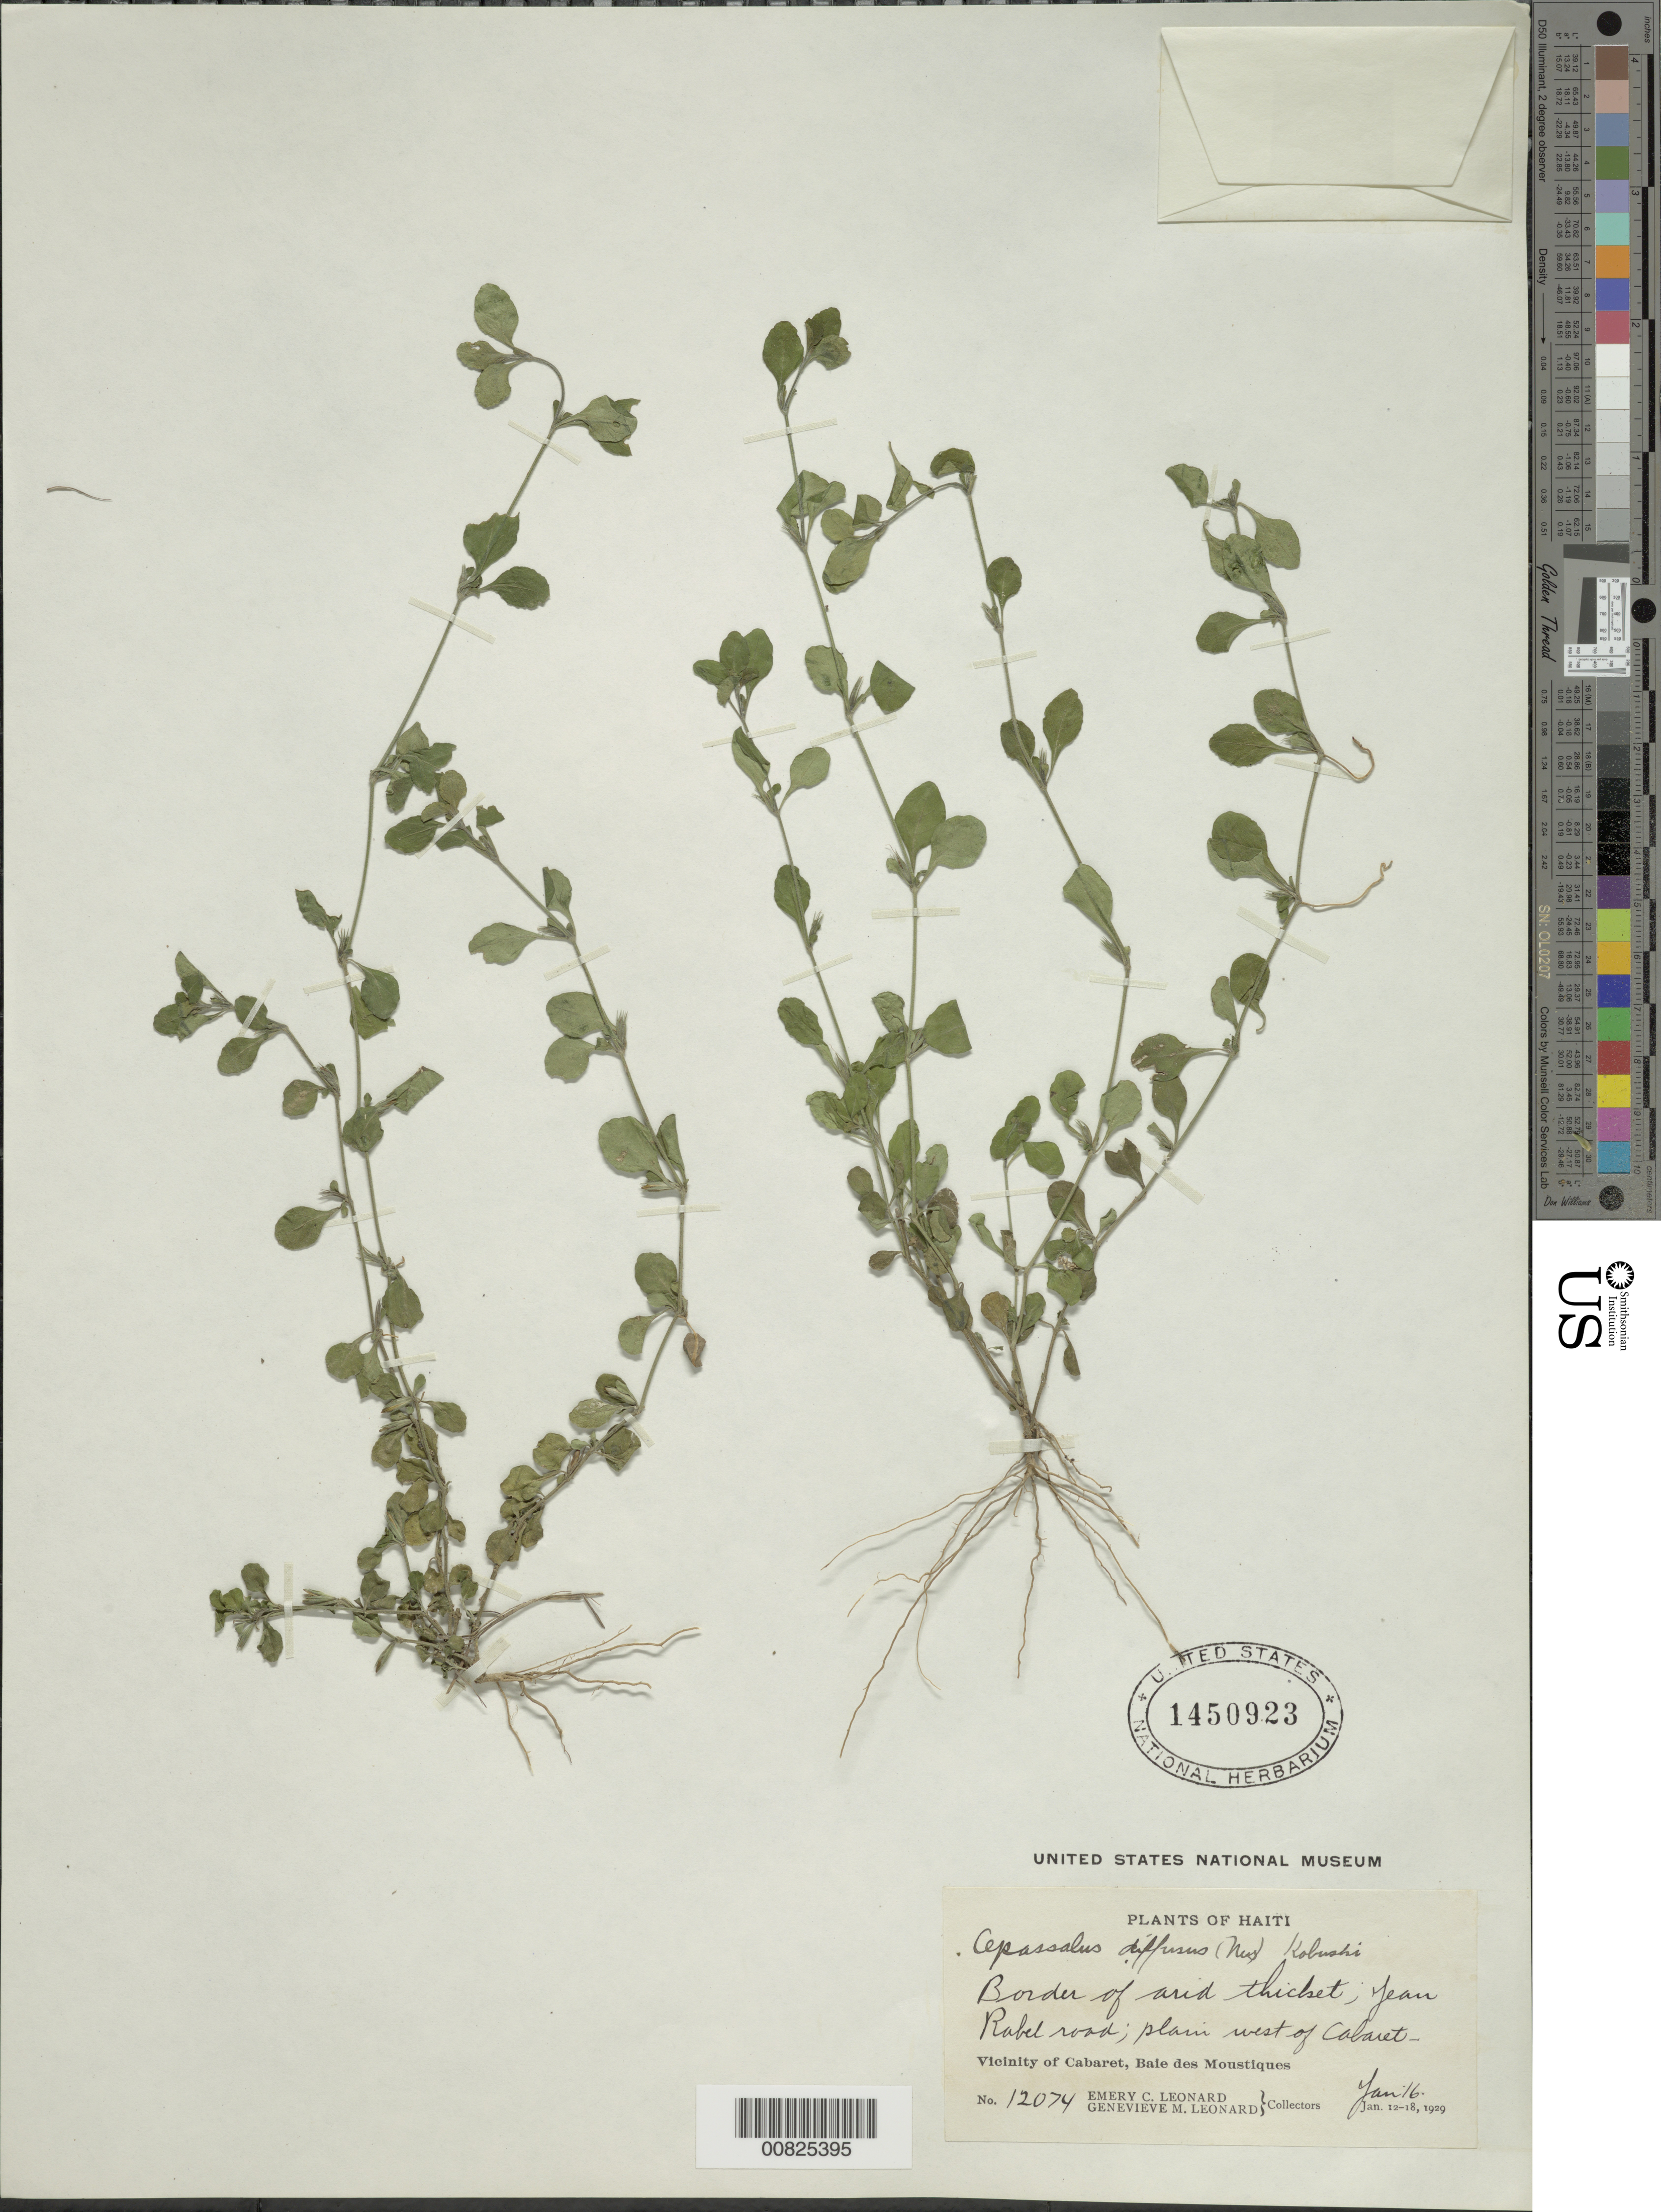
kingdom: Plantae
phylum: Tracheophyta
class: Magnoliopsida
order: Lamiales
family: Acanthaceae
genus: Apassalus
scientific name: Apassalus diffusus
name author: (Nees) Kobuski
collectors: E. C. Leonard & G. M. Leonard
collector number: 12074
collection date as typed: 16 Jan 1929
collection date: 1929-01-16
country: Haiti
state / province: Nord-Ouest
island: Hispaniola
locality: Vicinity of Cabaret, Baie des Moustiques, Jean Rabel Road, plain W of city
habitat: Border of arid thicket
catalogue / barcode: US 1450923